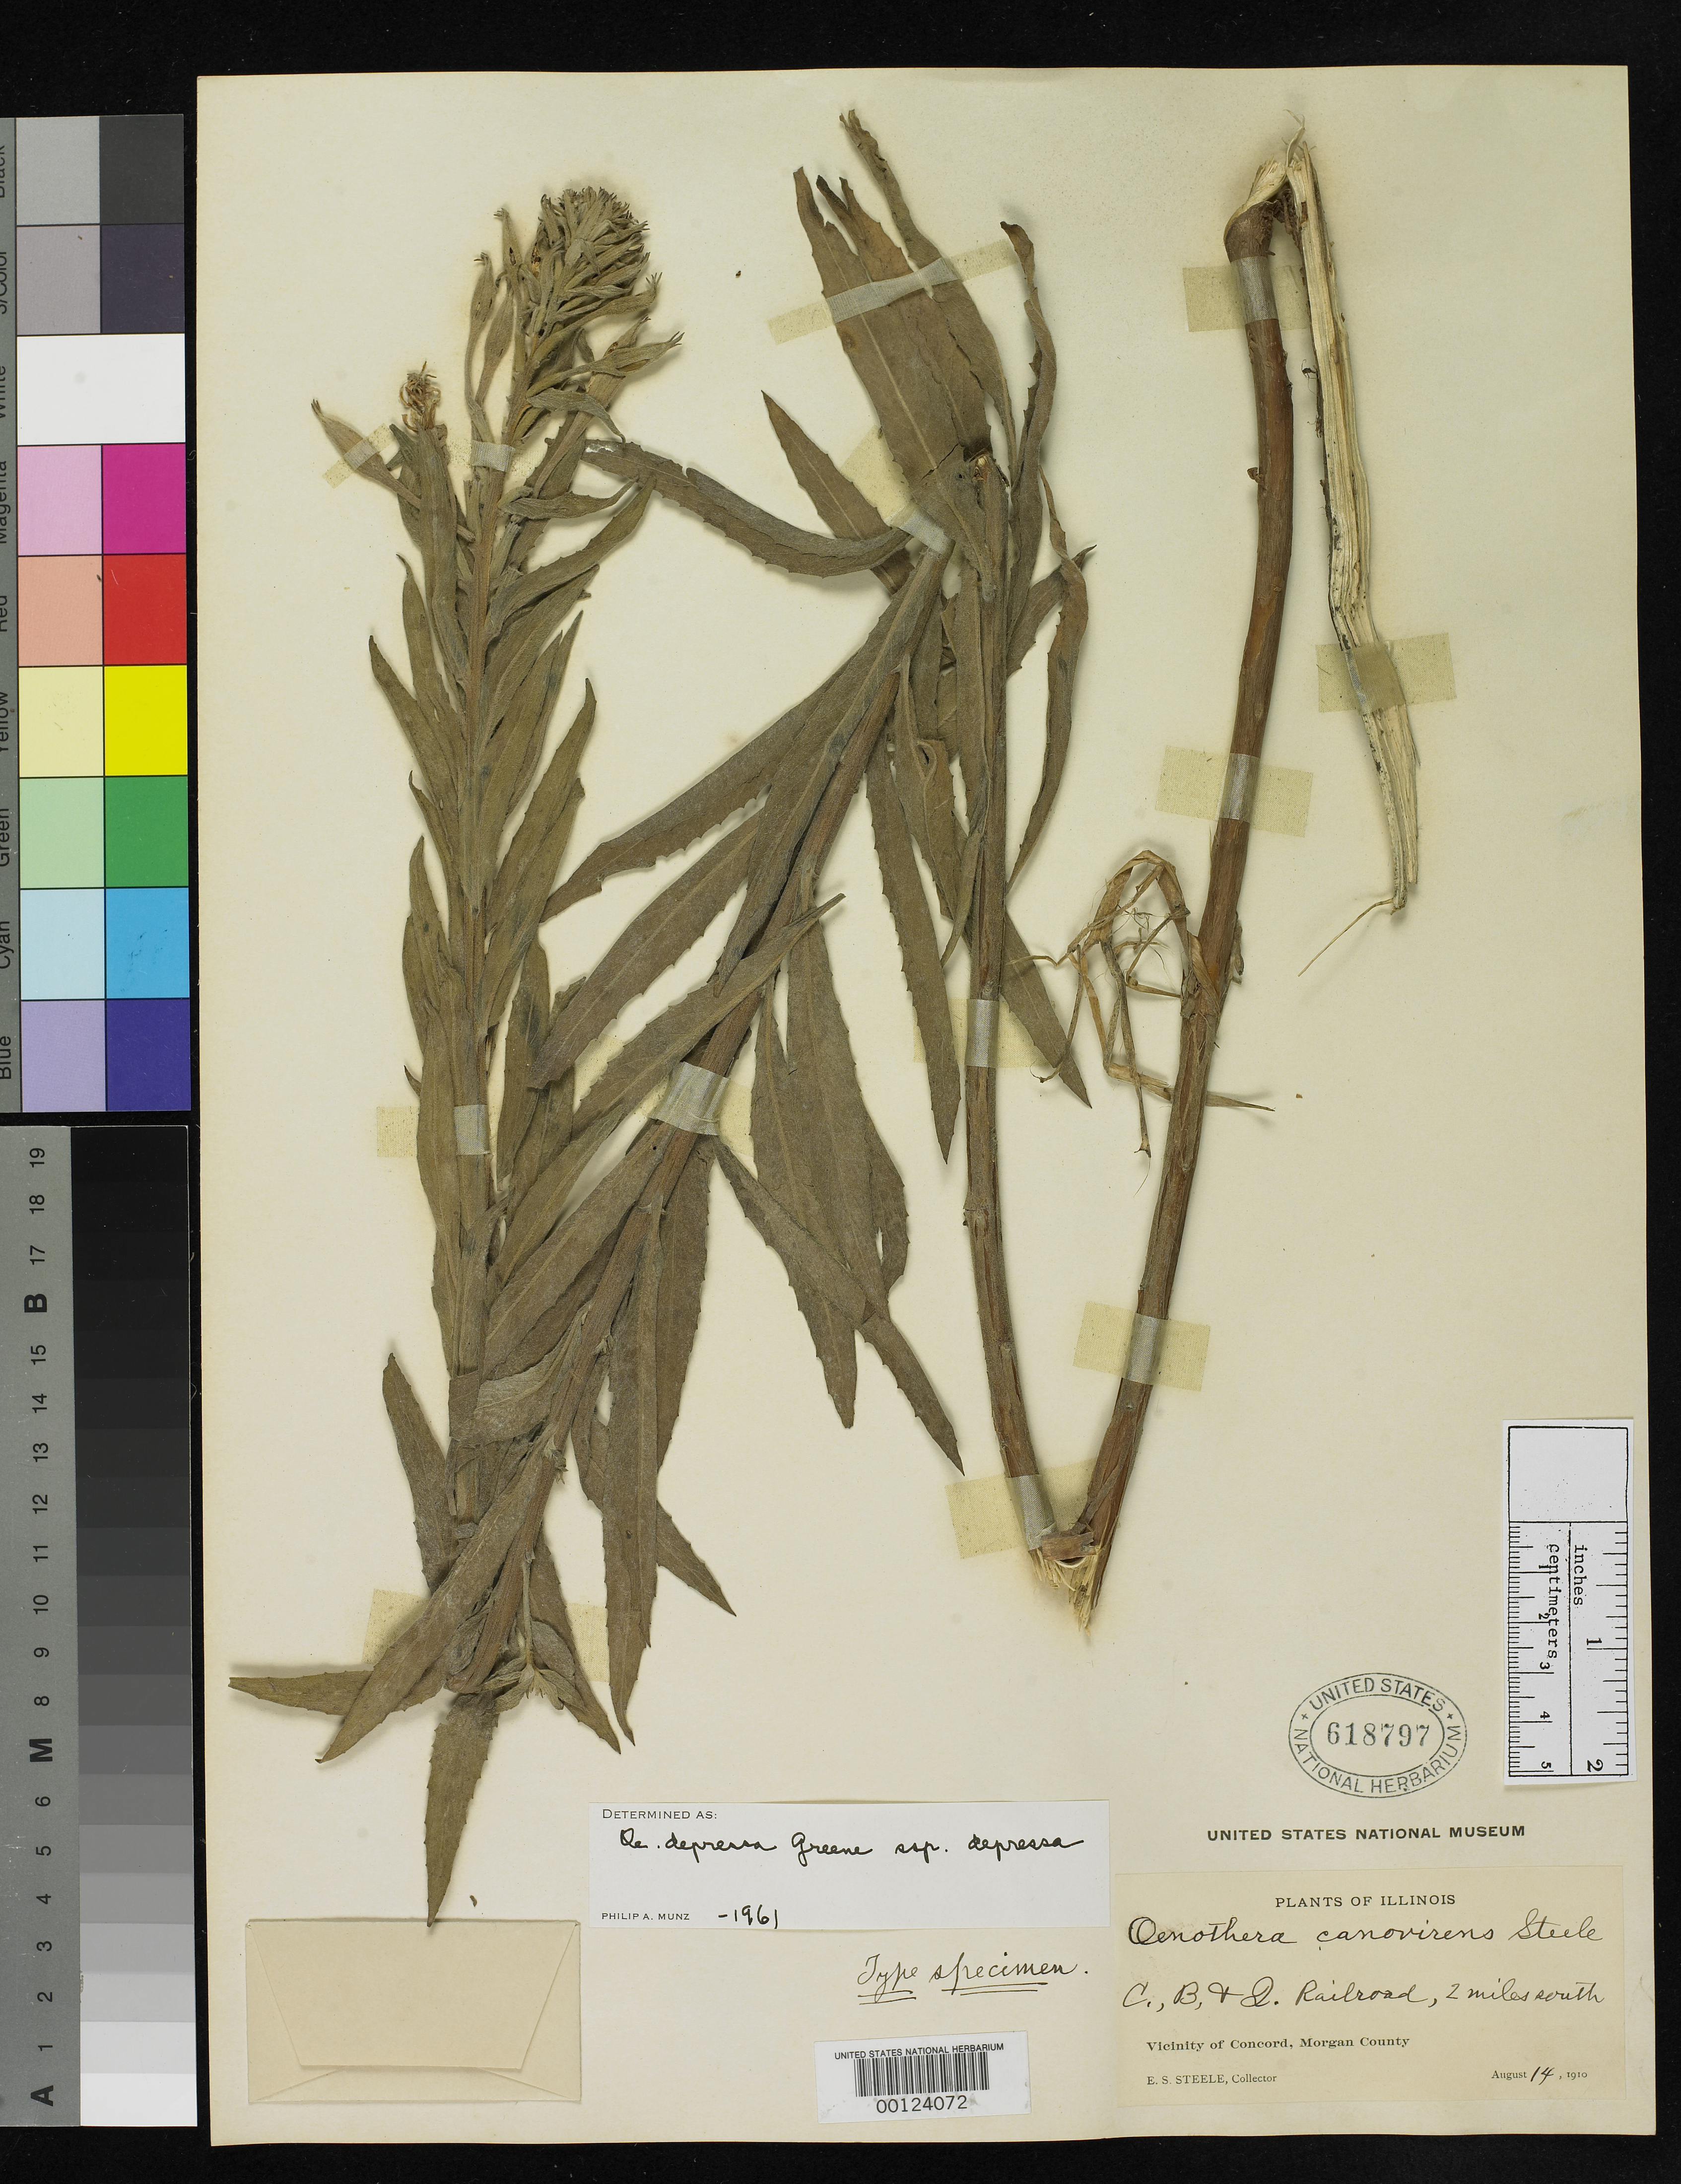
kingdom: Plantae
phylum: Tracheophyta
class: Magnoliopsida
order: Myrtales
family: Onagraceae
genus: Oenothera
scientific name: Oenothera canovirens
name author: E.S. Steele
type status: Holotype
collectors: E. Steele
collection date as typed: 14 Aug 1910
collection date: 1910-08-14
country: United States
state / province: Illinois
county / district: Morgan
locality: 2 mi S of Concord, along railroad.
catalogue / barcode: US 618797